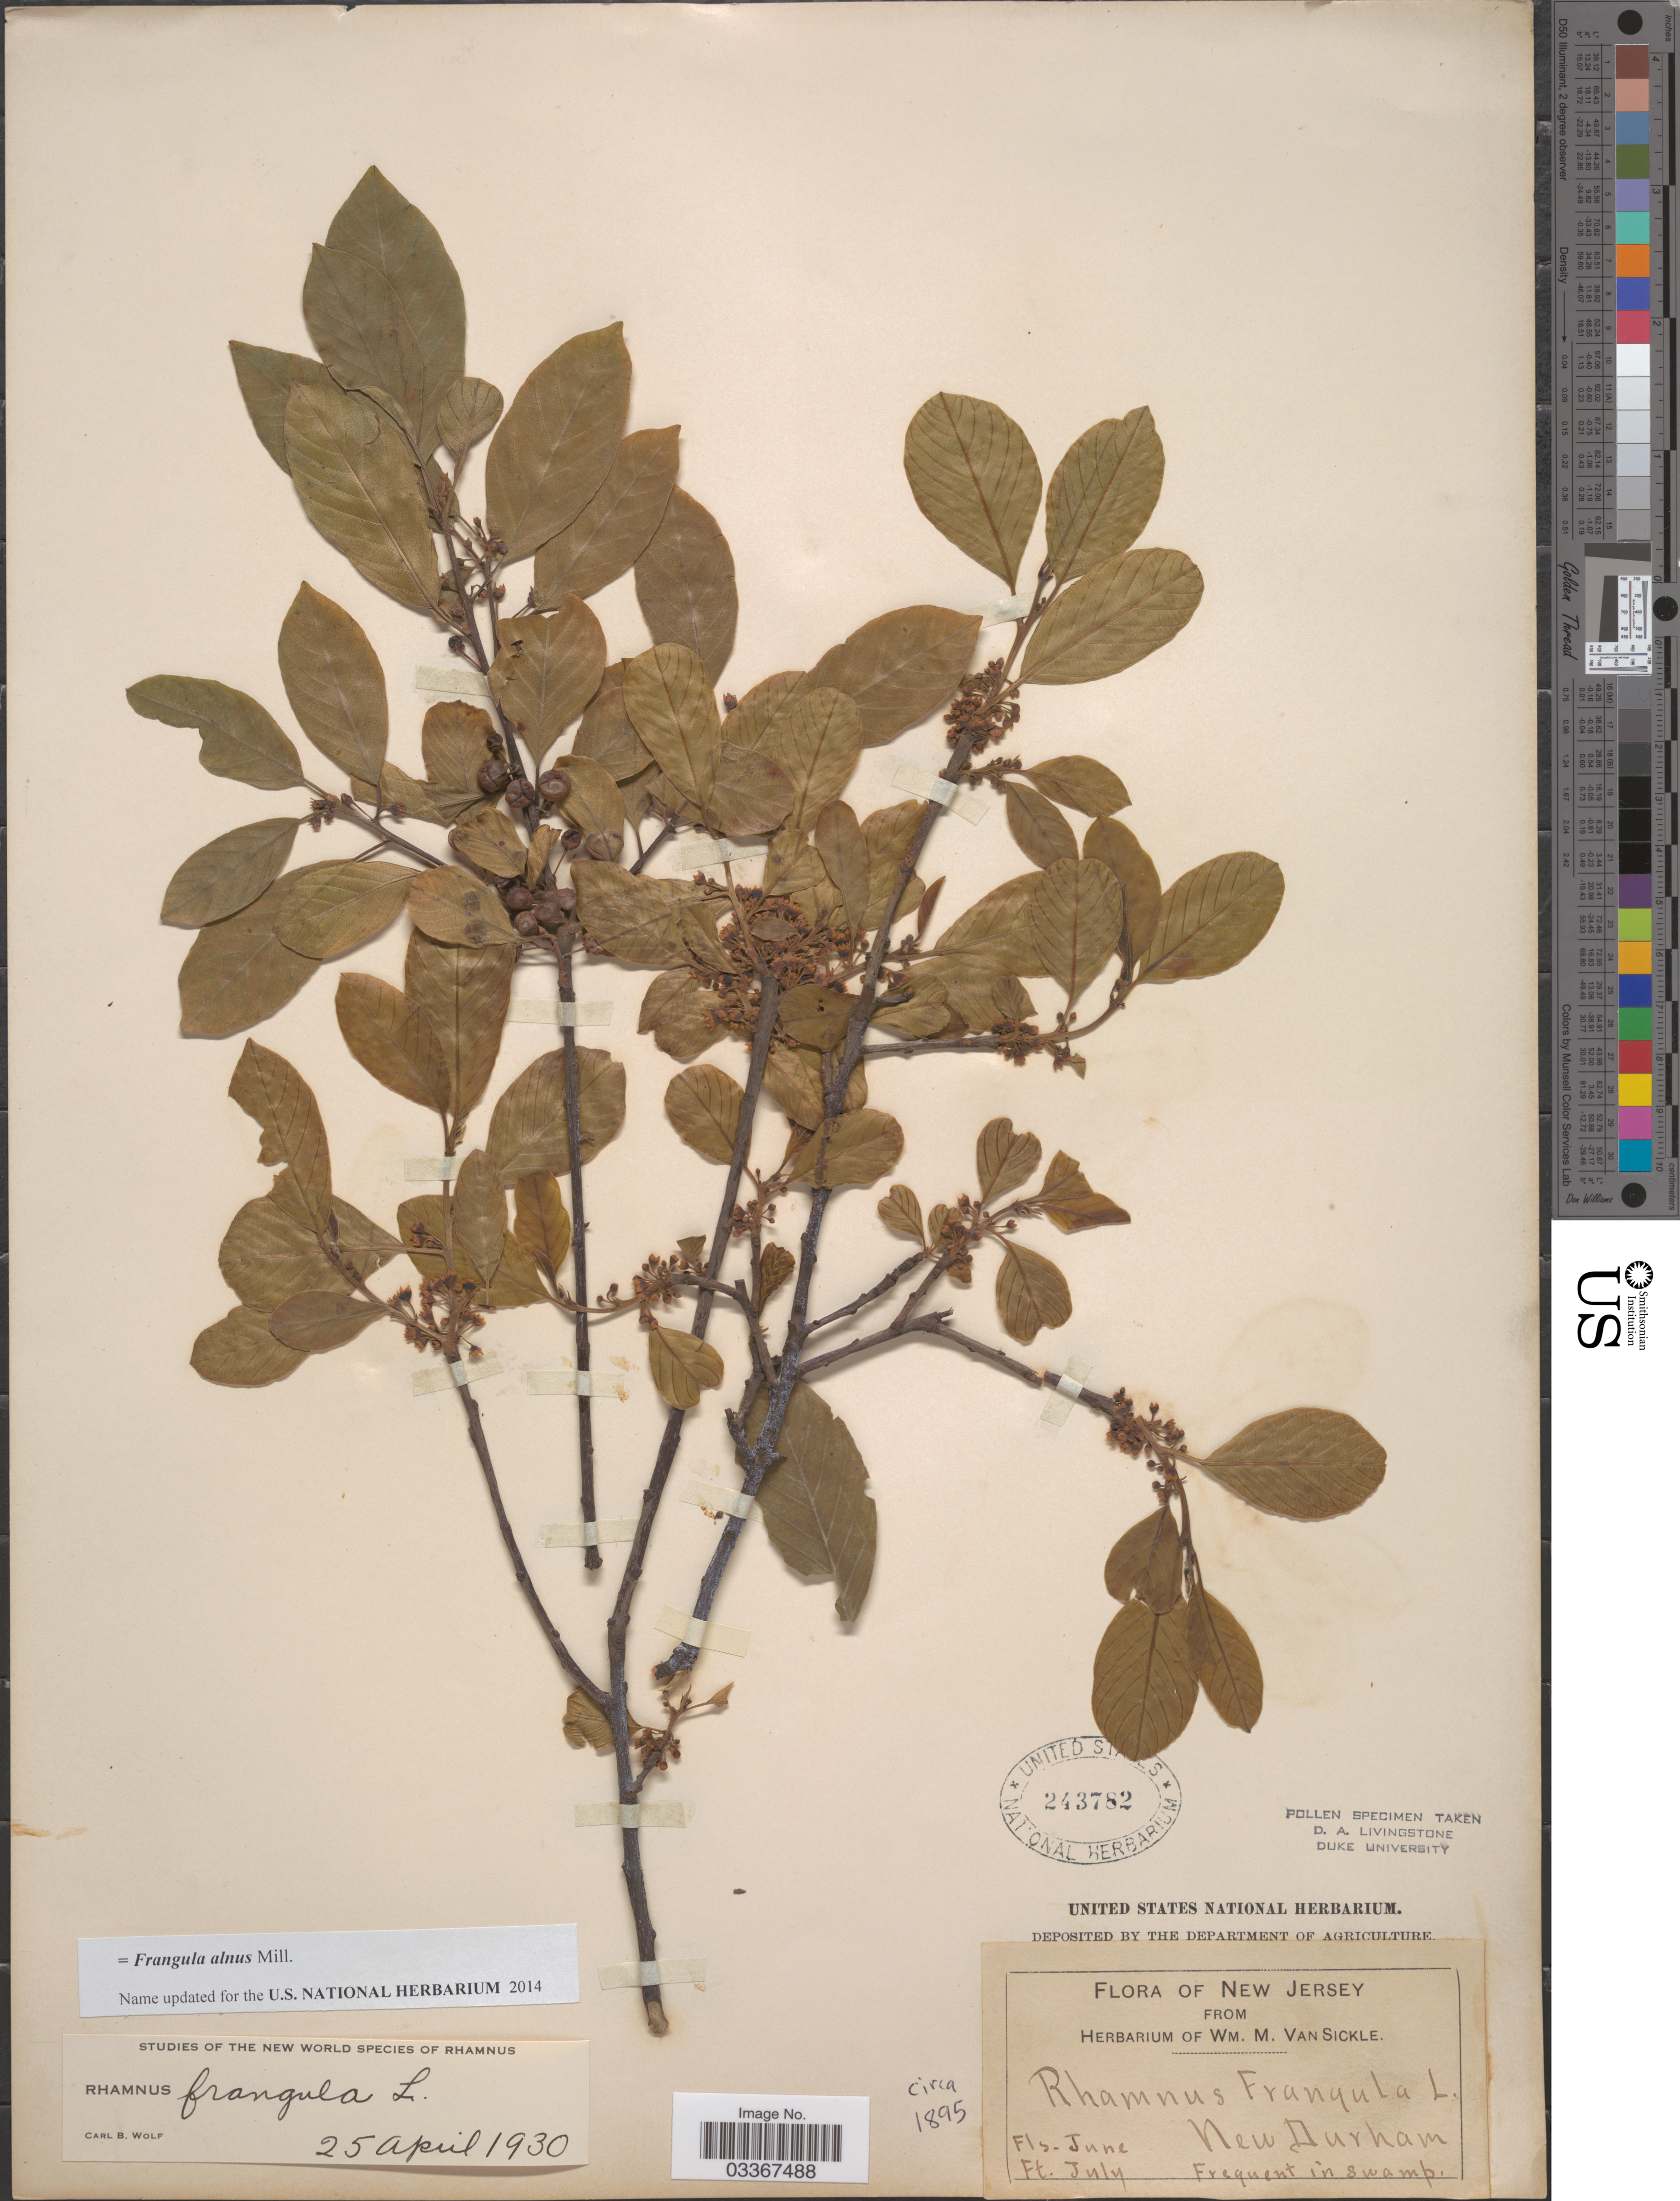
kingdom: Plantae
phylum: Tracheophyta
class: Magnoliopsida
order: Rosales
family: Rhamnaceae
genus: Frangula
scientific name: Frangula alnus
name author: Mill.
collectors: ex herb. Wm. M. Van Sickle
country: United States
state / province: New Jersey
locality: New Durham.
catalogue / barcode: US 243782